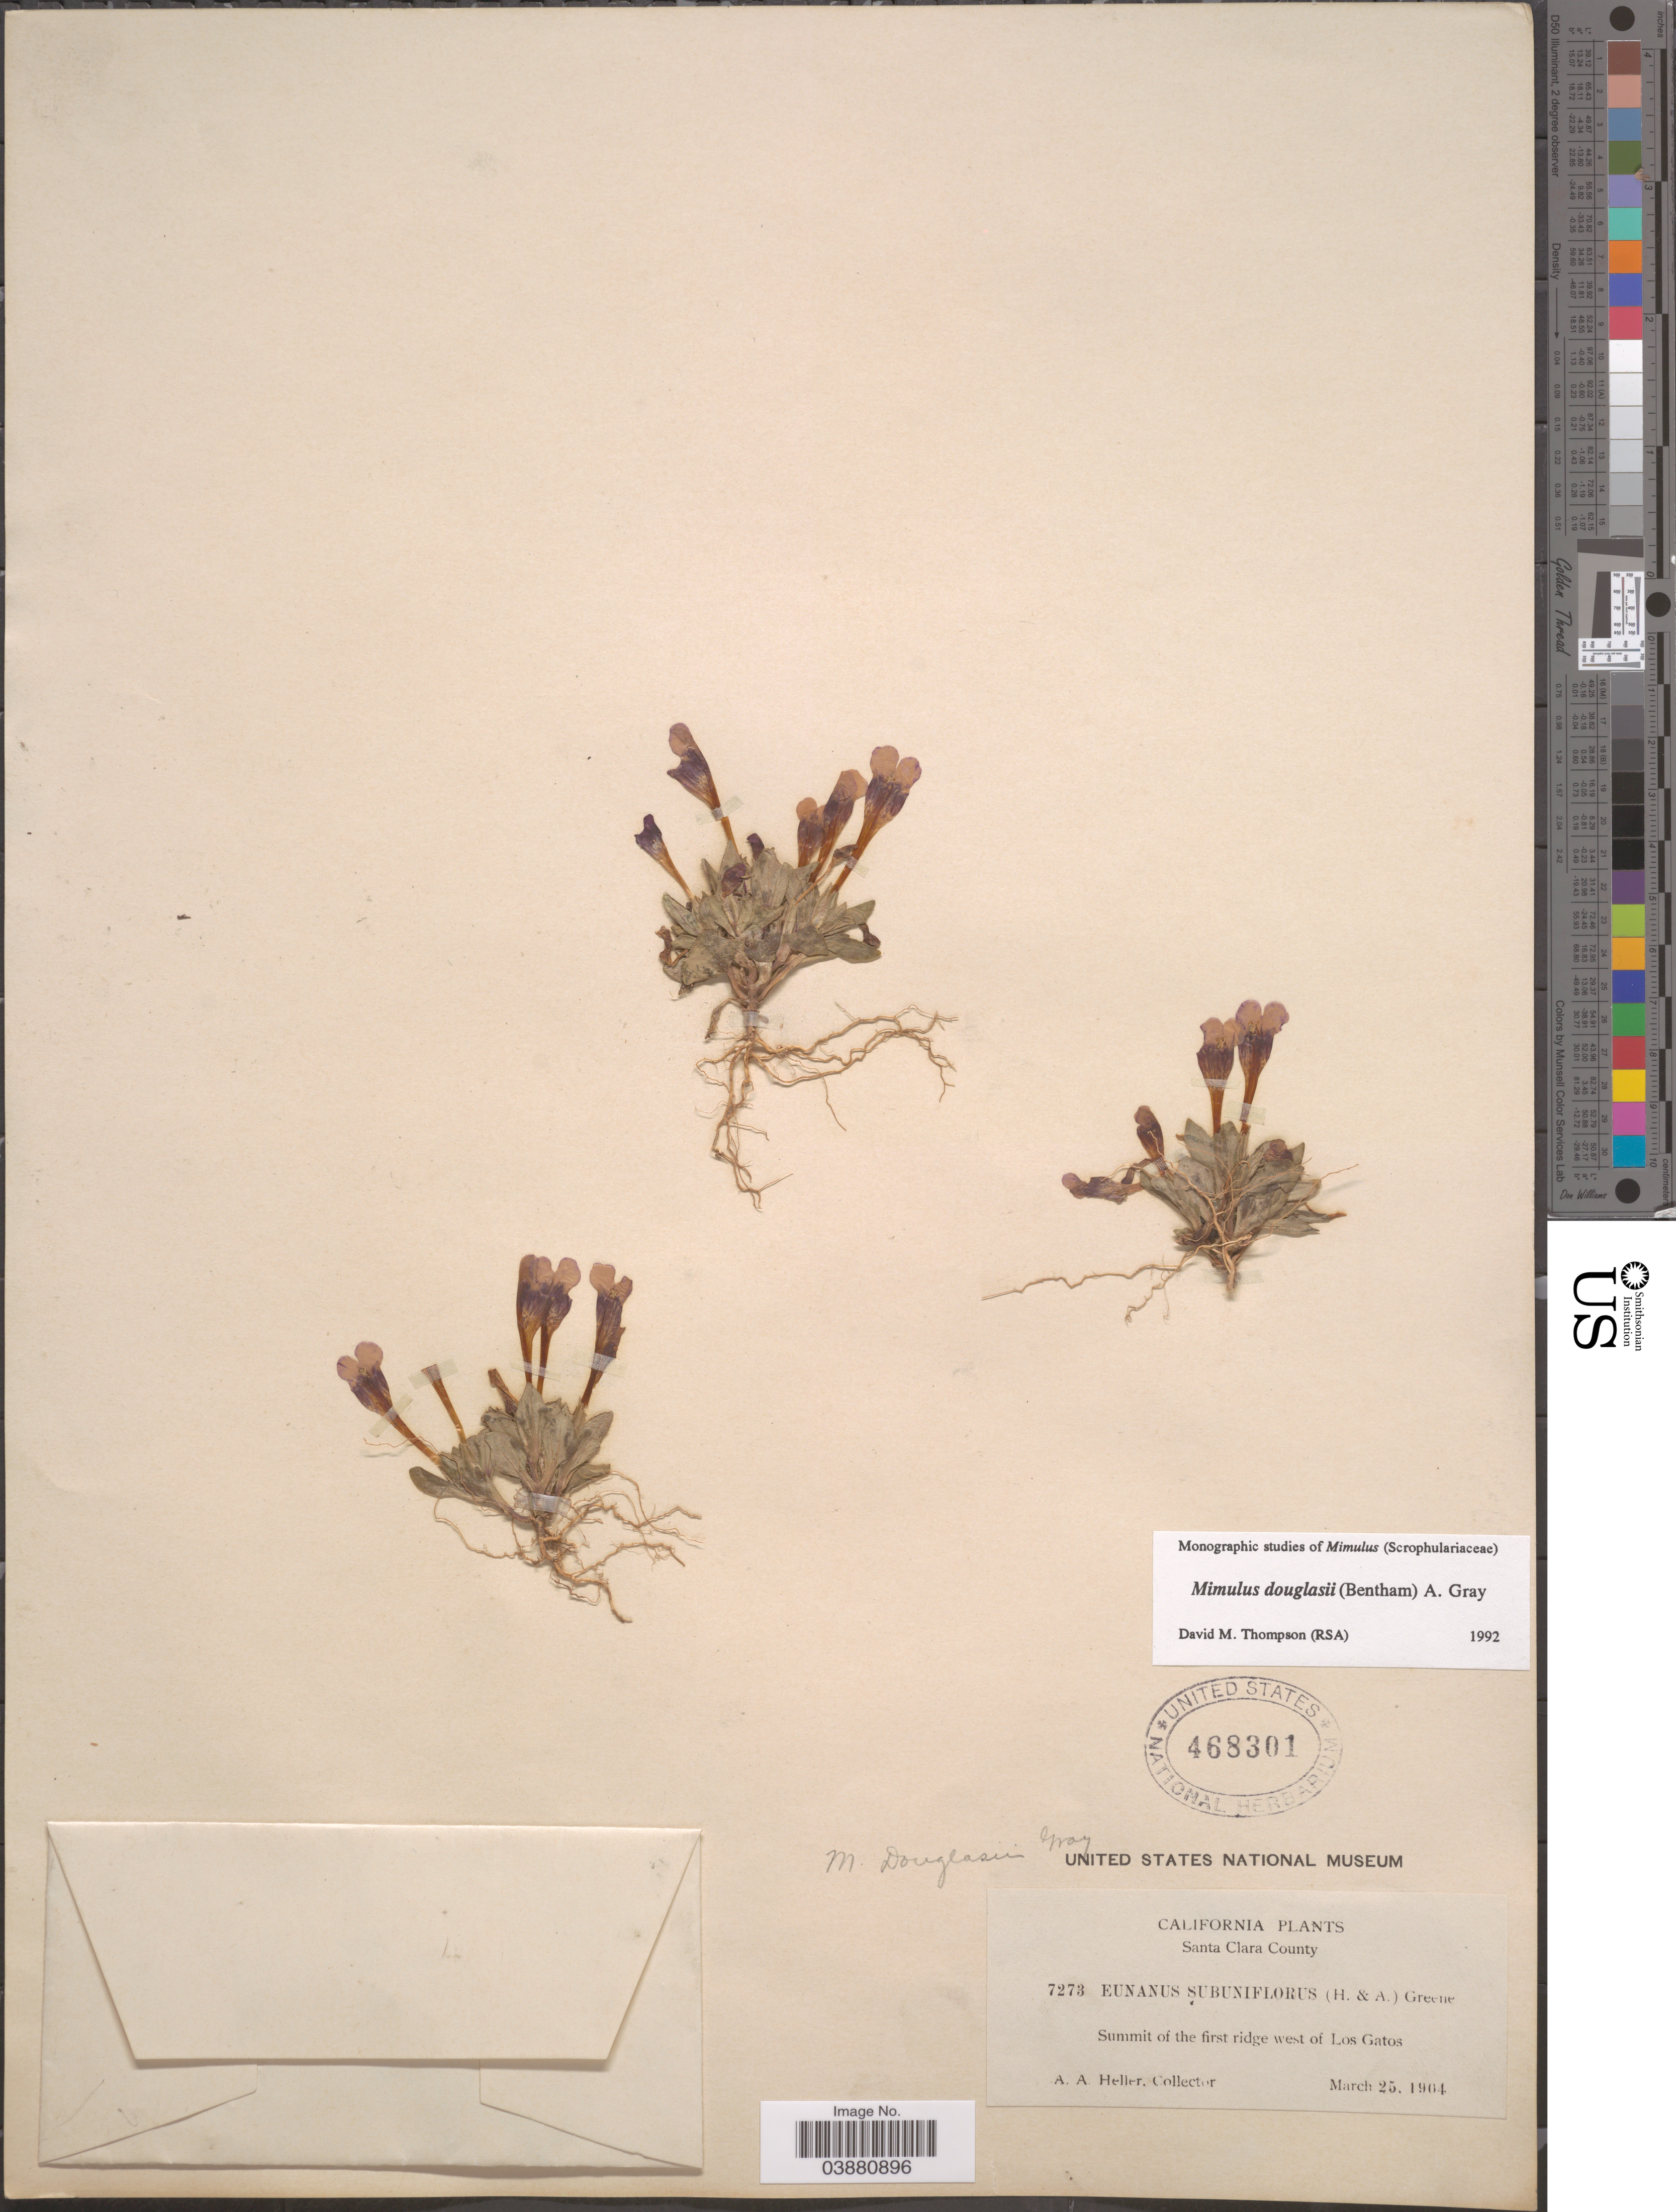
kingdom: Plantae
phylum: Tracheophyta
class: Magnoliopsida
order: Lamiales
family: Phrymaceae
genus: Mimulus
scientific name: Mimulus douglasii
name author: (Benth.) A. Gray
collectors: A. A. Heller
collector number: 7273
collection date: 1904-03-25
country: United States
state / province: California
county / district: Santa Clara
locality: Santa Clara County. Summit of the first ridge west of Los Gatos.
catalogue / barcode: US 468301